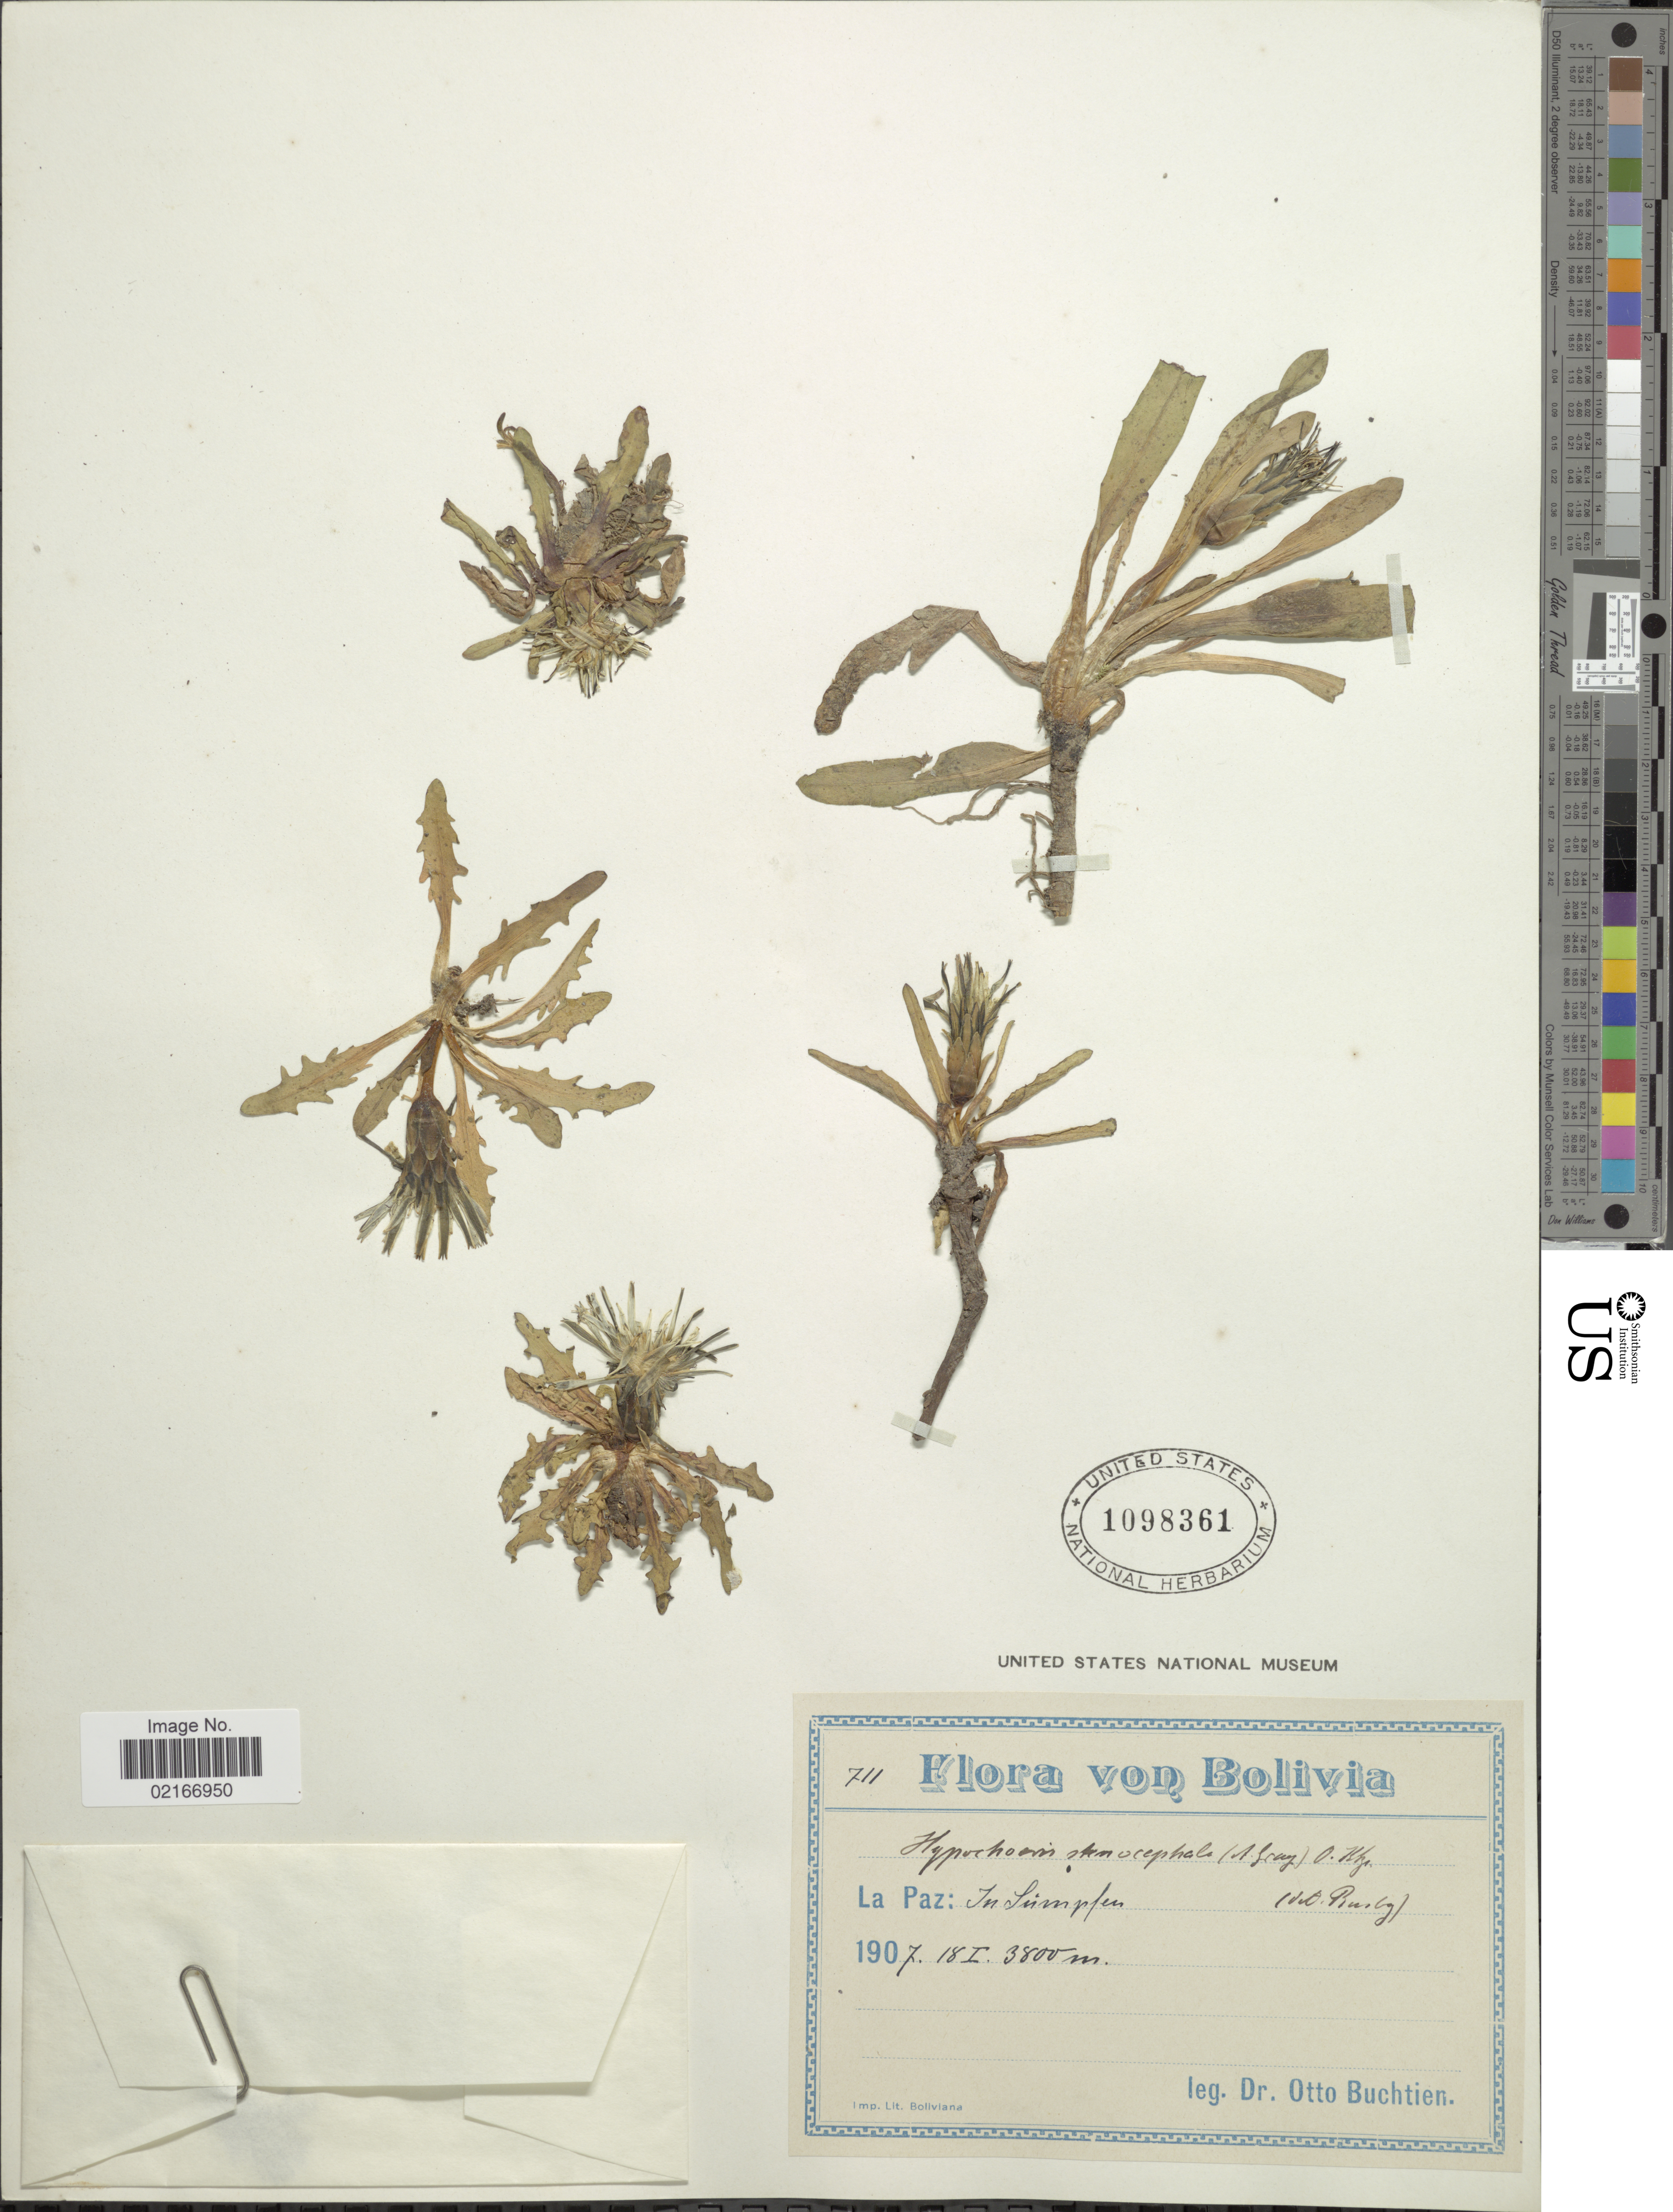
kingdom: Plantae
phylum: Tracheophyta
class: Magnoliopsida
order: Asterales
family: Asteraceae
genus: Hypochaeris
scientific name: Hypochaeris taraxacoides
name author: Ball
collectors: O. Buchtien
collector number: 711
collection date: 1907-01-18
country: Bolivia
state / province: La Paz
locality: In Sümpfen (In swamps)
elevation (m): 3800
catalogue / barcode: US 1098361